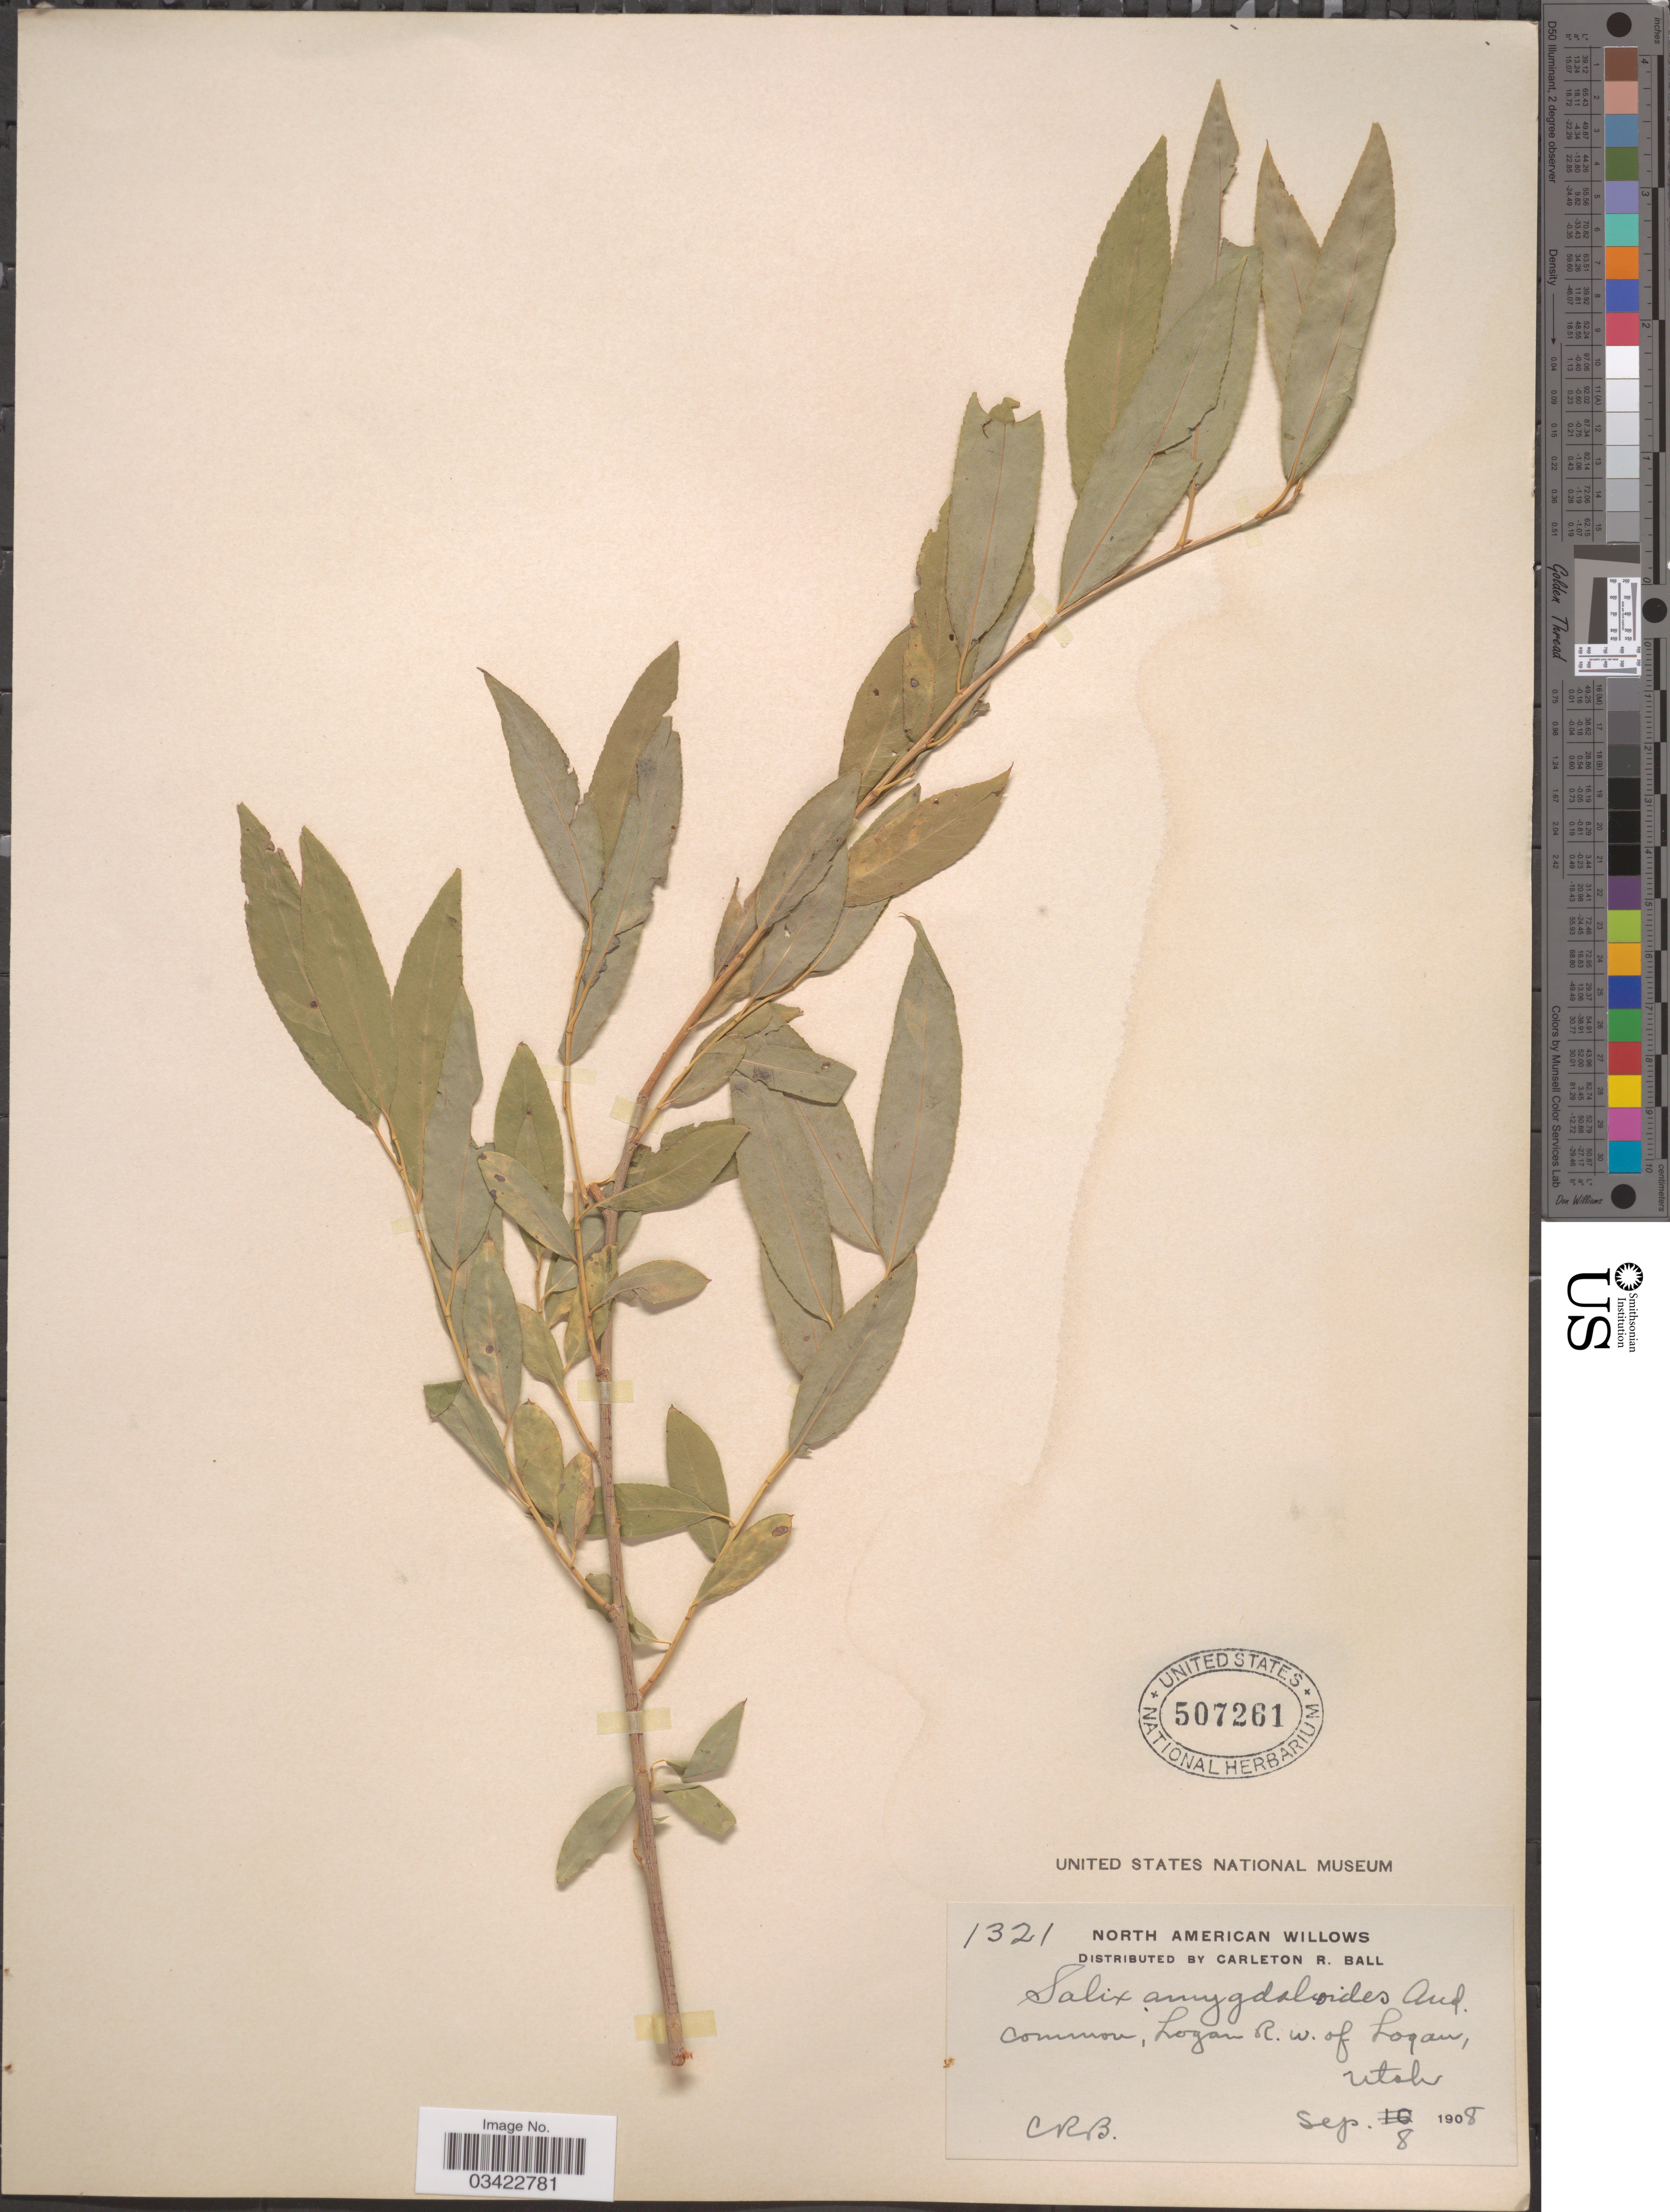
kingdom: Plantae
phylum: Tracheophyta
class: Magnoliopsida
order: Malpighiales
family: Salicaceae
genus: Salix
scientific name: Salix amygdaloides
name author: Andersson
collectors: C. R. Ball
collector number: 1321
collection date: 1908-09-08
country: United States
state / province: Utah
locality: Logan R. w. of Logan.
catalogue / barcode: US 507261